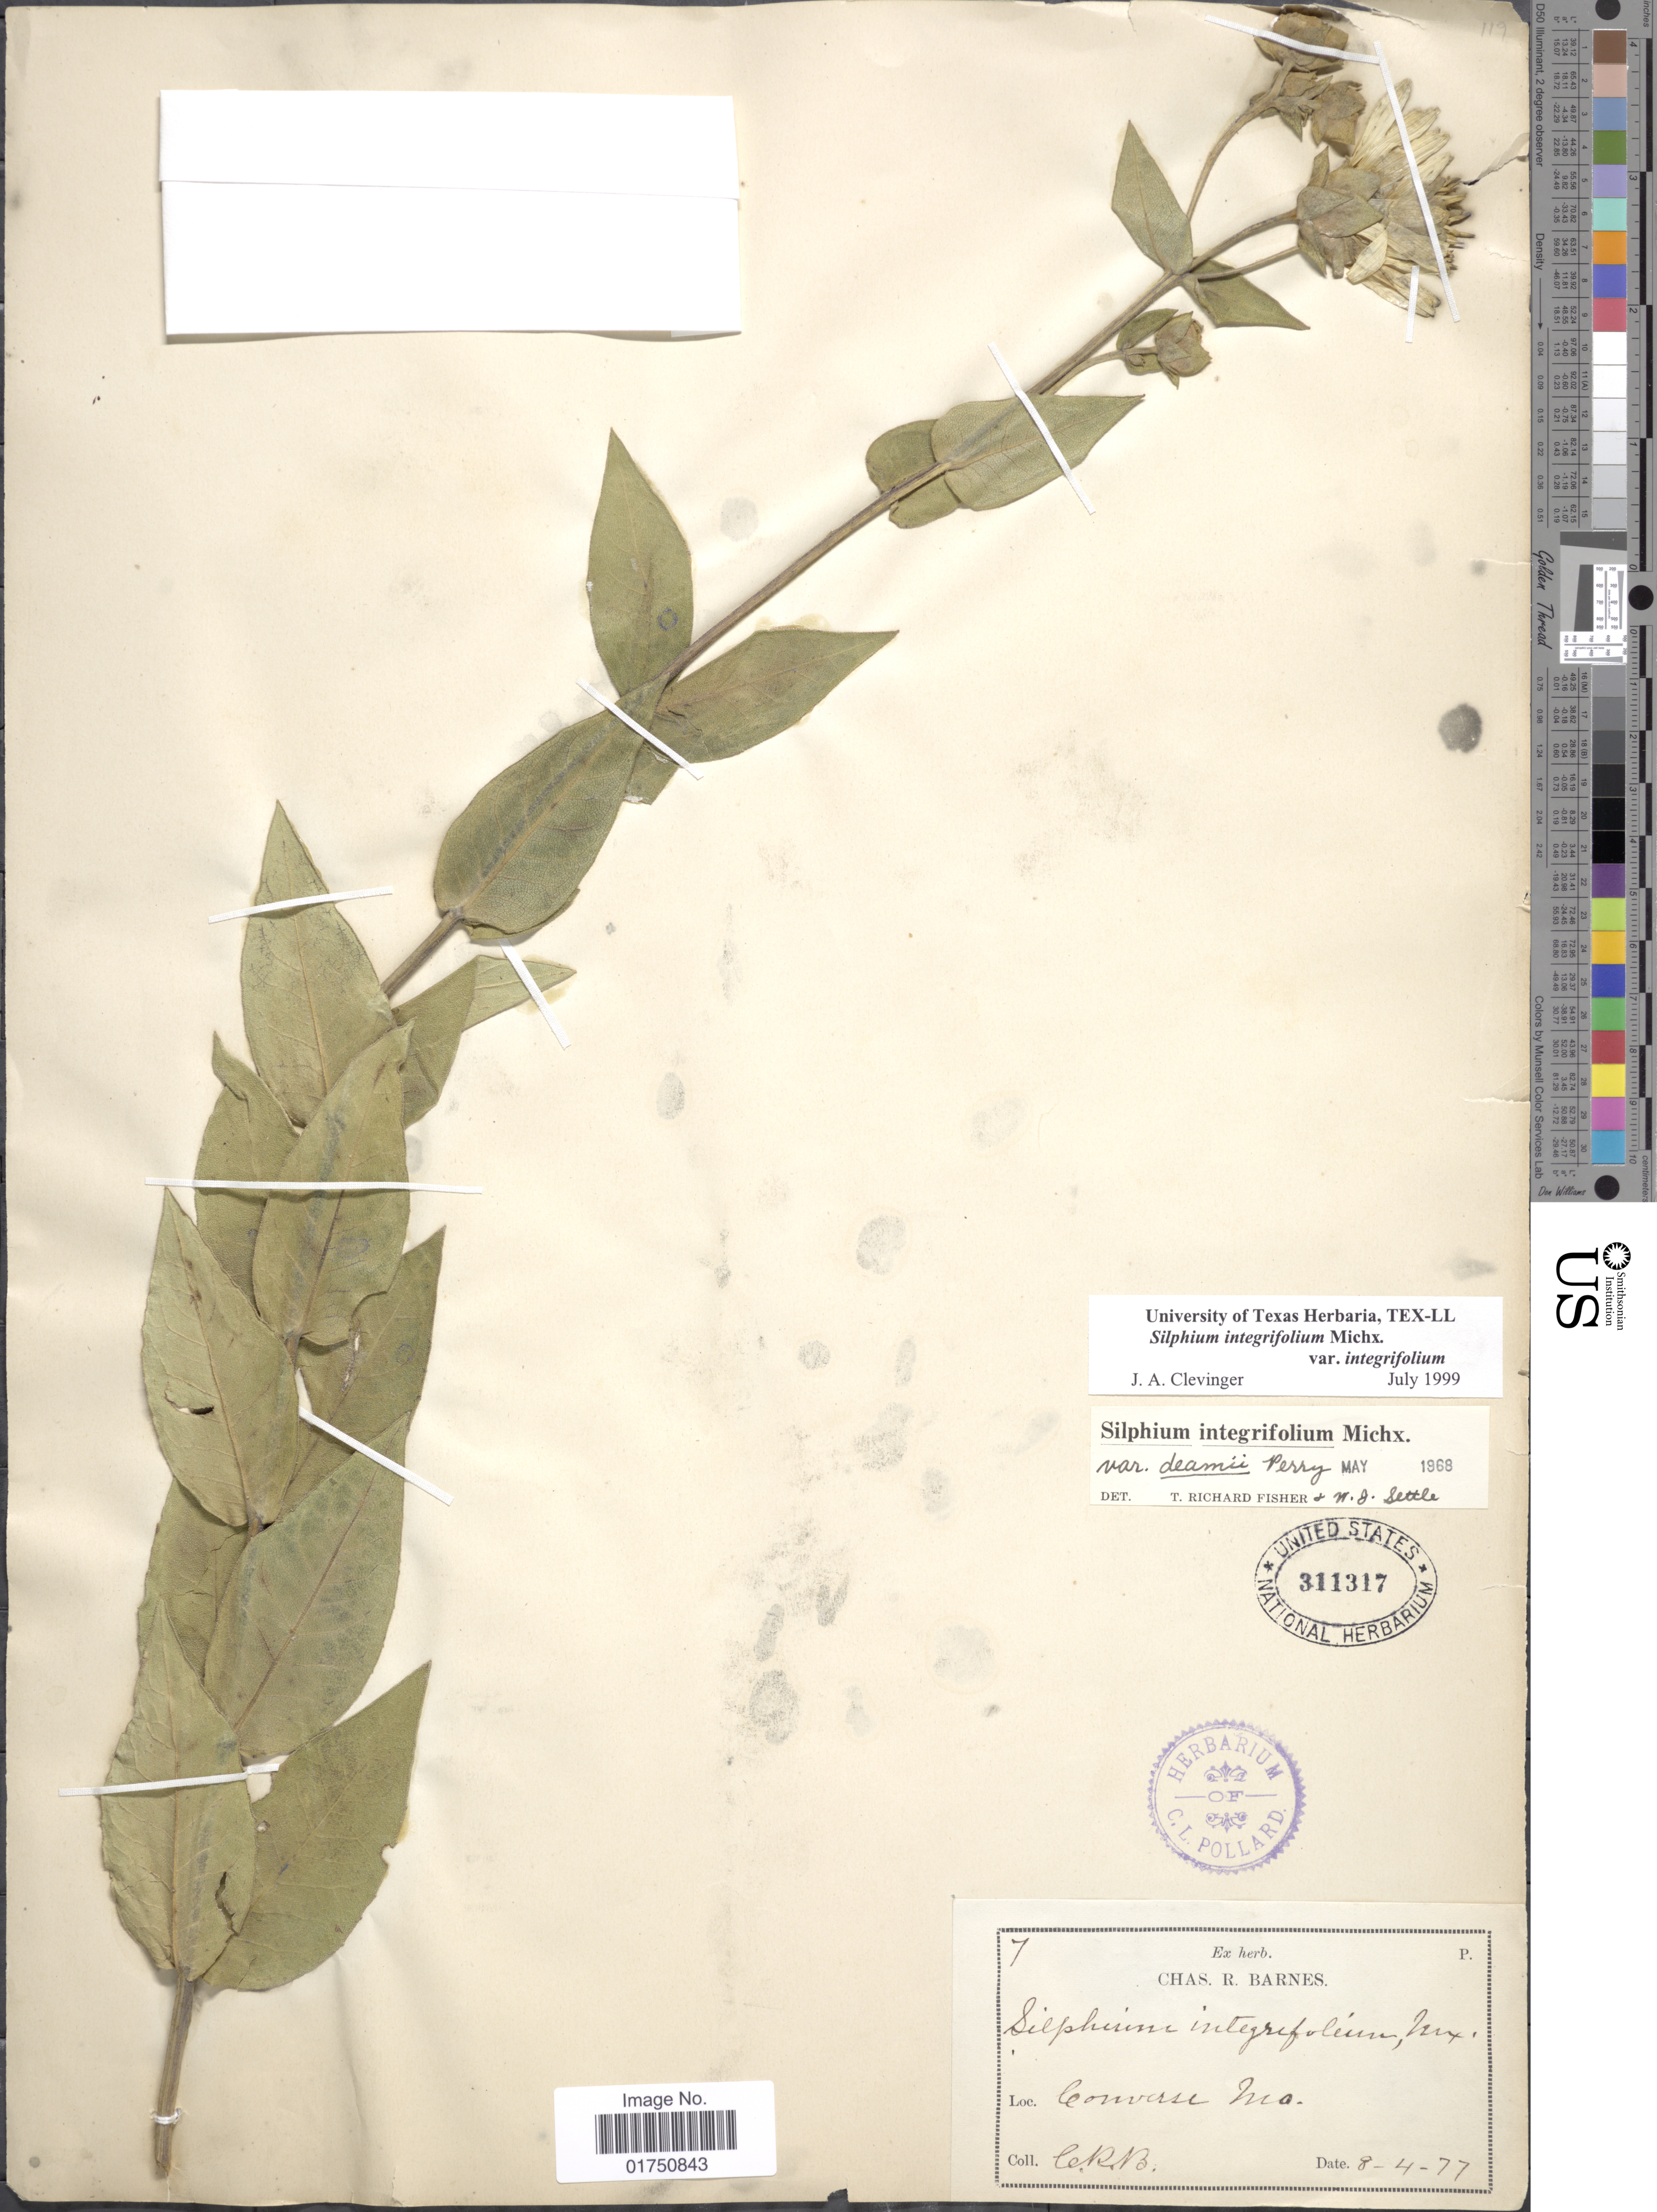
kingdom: Plantae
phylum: Tracheophyta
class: Magnoliopsida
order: Asterales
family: Asteraceae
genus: Silphium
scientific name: Silphium integrifolium var. integrifolium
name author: Michx.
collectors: C. R. Barnes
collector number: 7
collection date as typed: Transcribed d/m/y: 4/8/77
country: United States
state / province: Missouri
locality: Converse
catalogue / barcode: US 311317